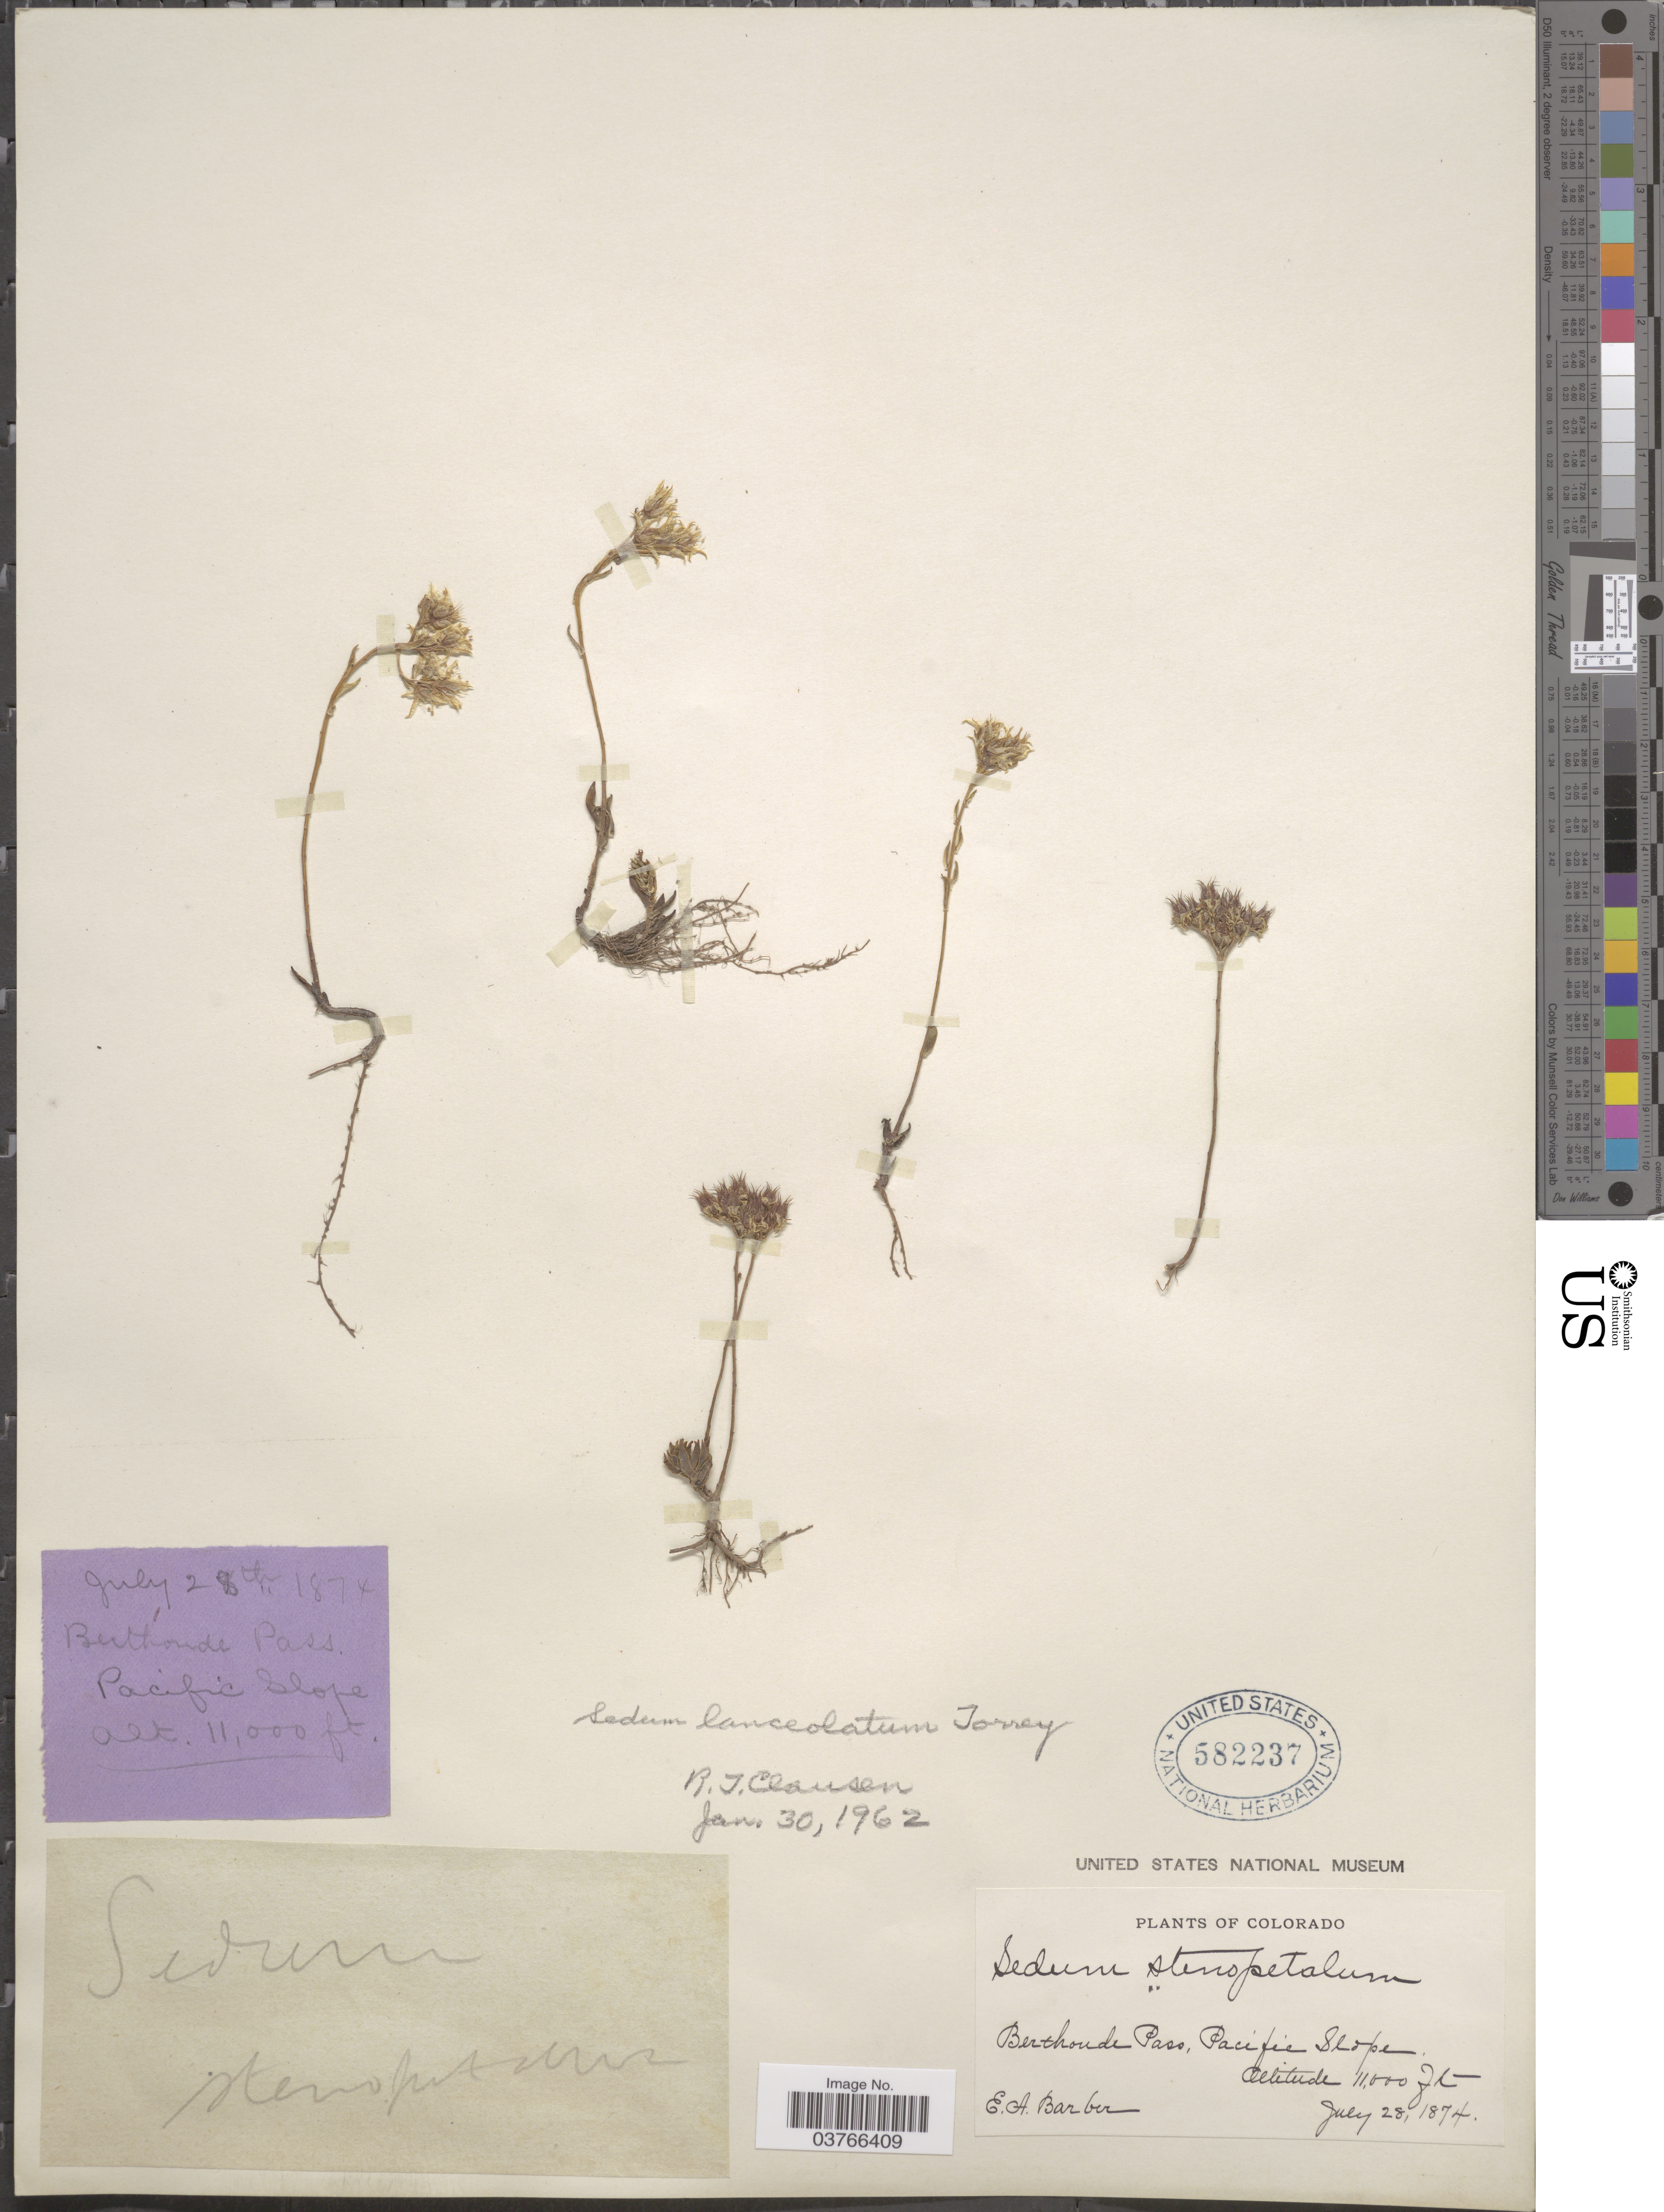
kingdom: Plantae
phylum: Tracheophyta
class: Magnoliopsida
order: Saxifragales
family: Crassulaceae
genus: Sedum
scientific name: Sedum lanceolatum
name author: Torr.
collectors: E. Barber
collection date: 1874-07-28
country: United States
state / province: Colorado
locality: Berthoude Pass, Pacific Slope.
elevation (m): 3353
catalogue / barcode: US 582237